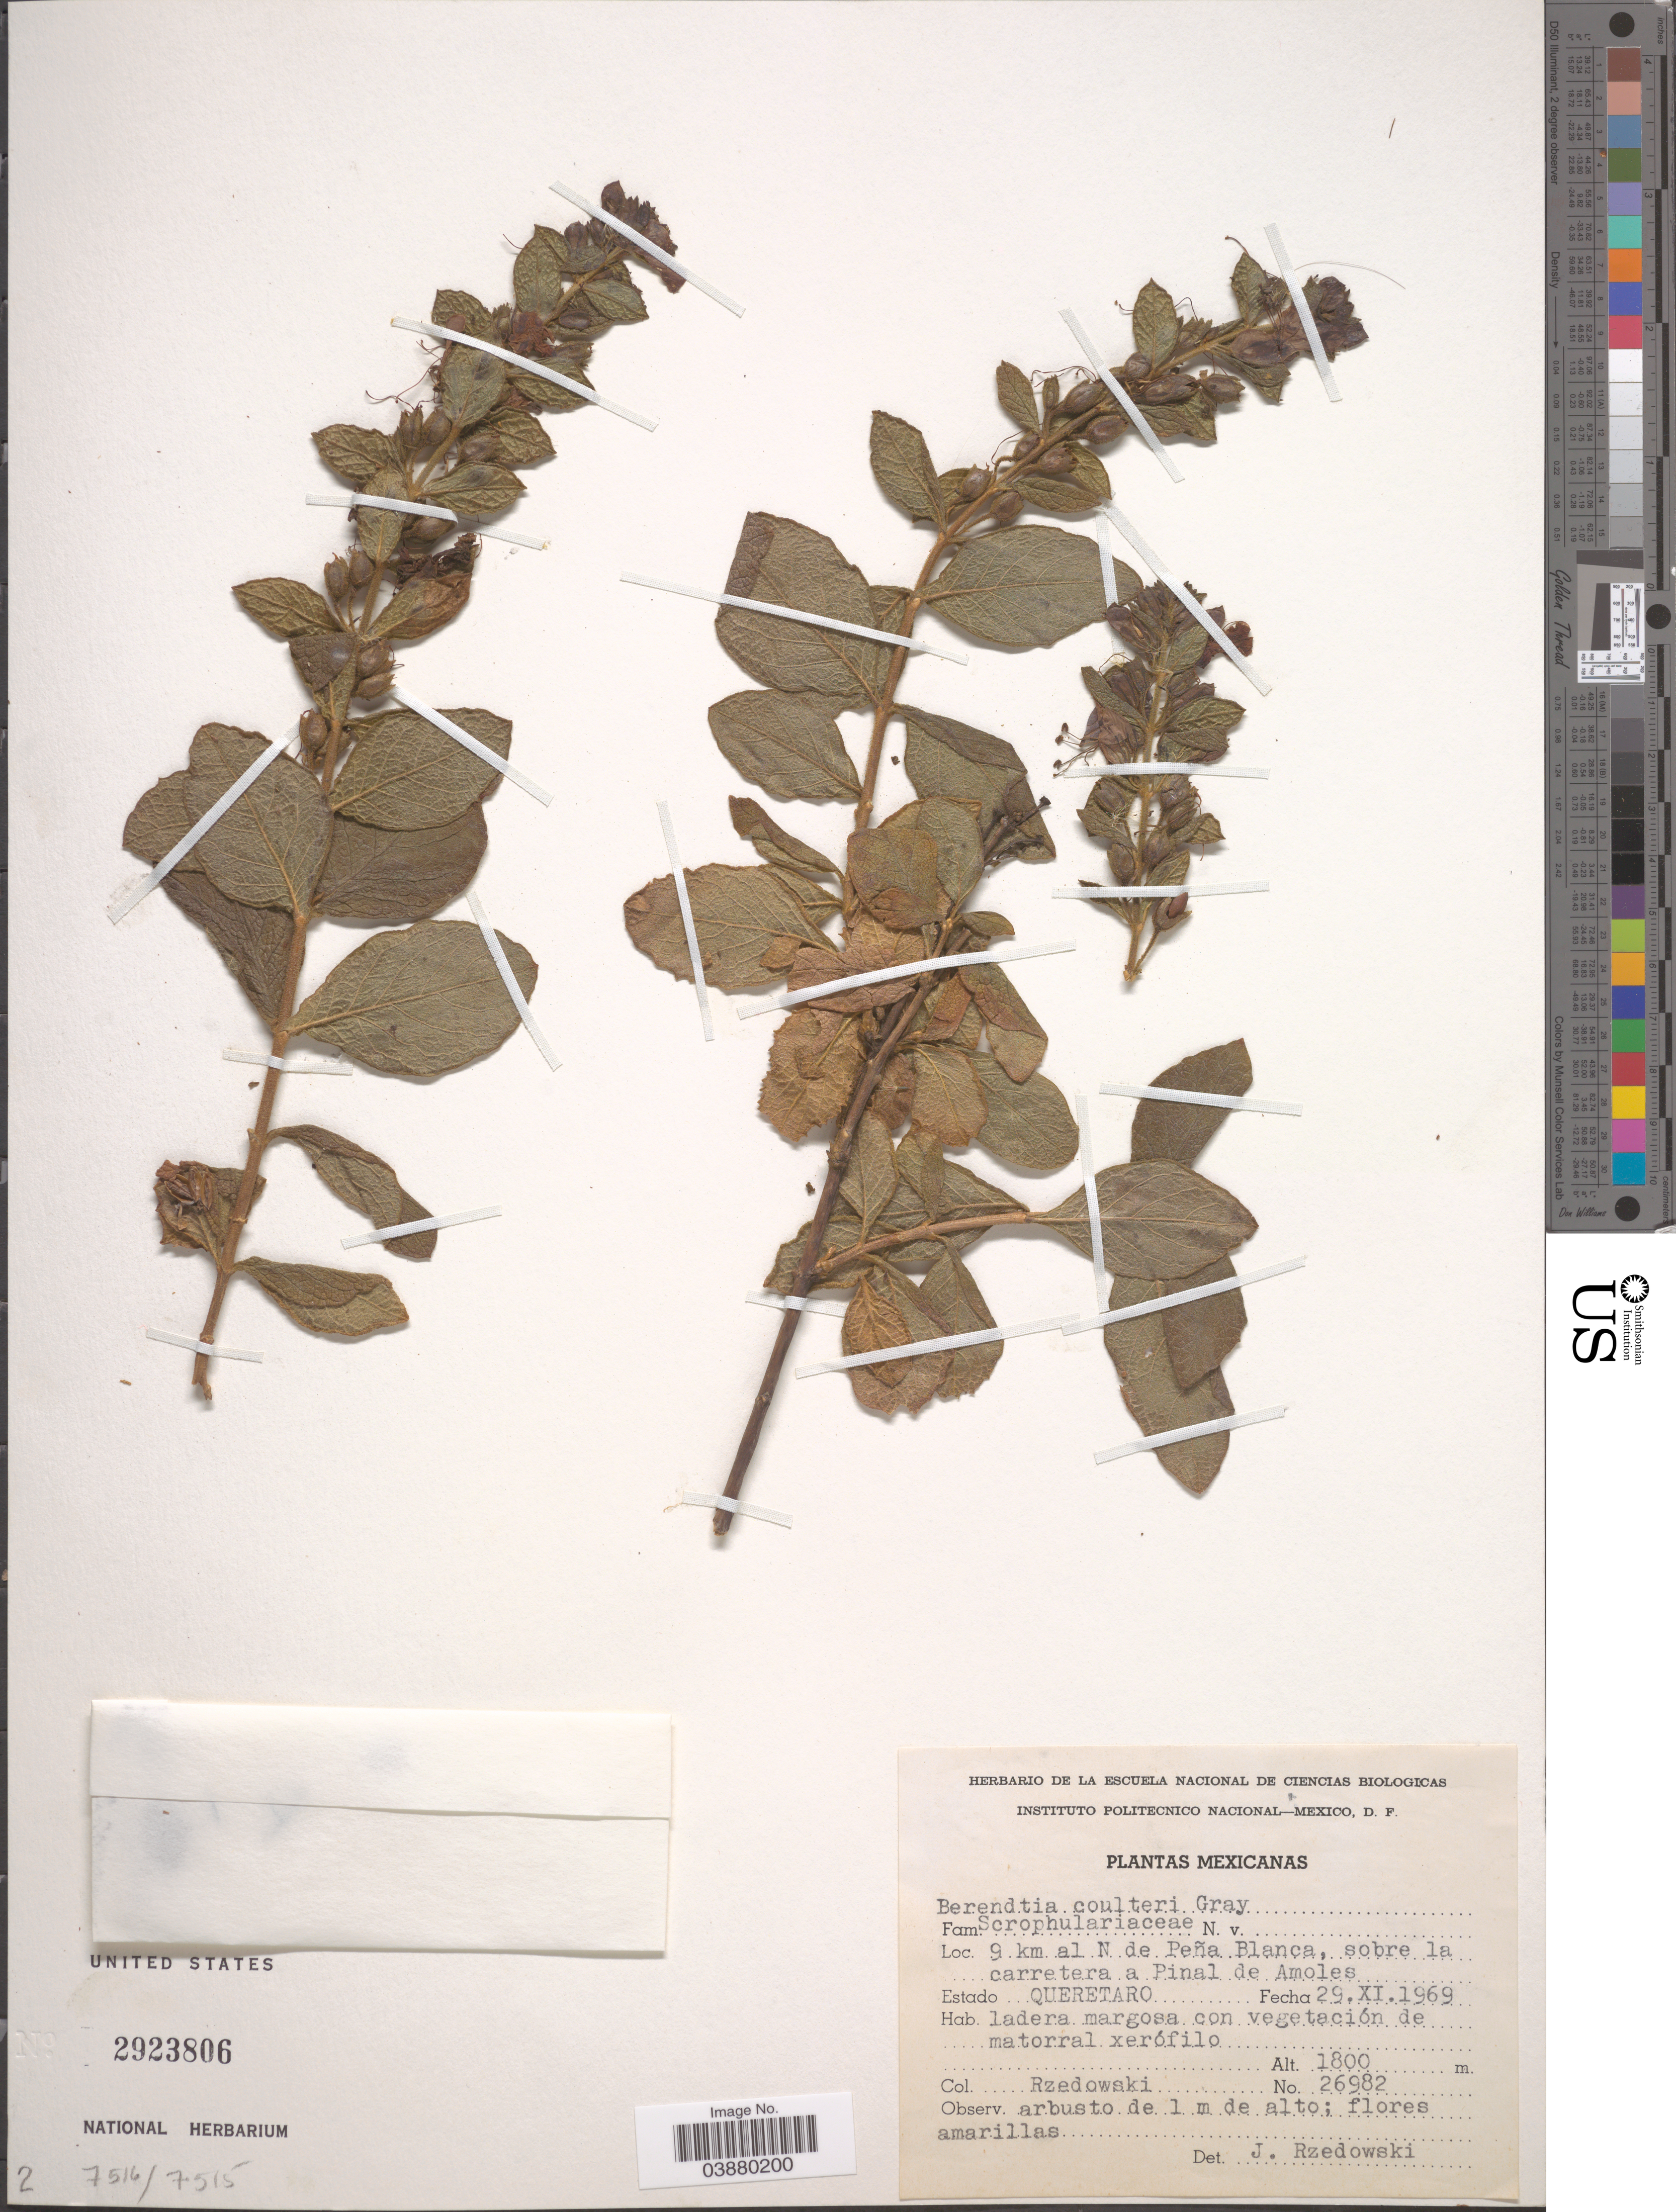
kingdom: Plantae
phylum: Tracheophyta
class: Magnoliopsida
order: Lamiales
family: Phrymaceae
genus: Hemichaena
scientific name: Hemichaena coulteri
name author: (A. Gray) Thieret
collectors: Rzedowski, --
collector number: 26982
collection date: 1969-11-29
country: Mexico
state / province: Querétaro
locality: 9 km al N de Peña Blanca, sobre la carretera a Pinal de Amoles.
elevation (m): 1800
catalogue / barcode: US 2923806